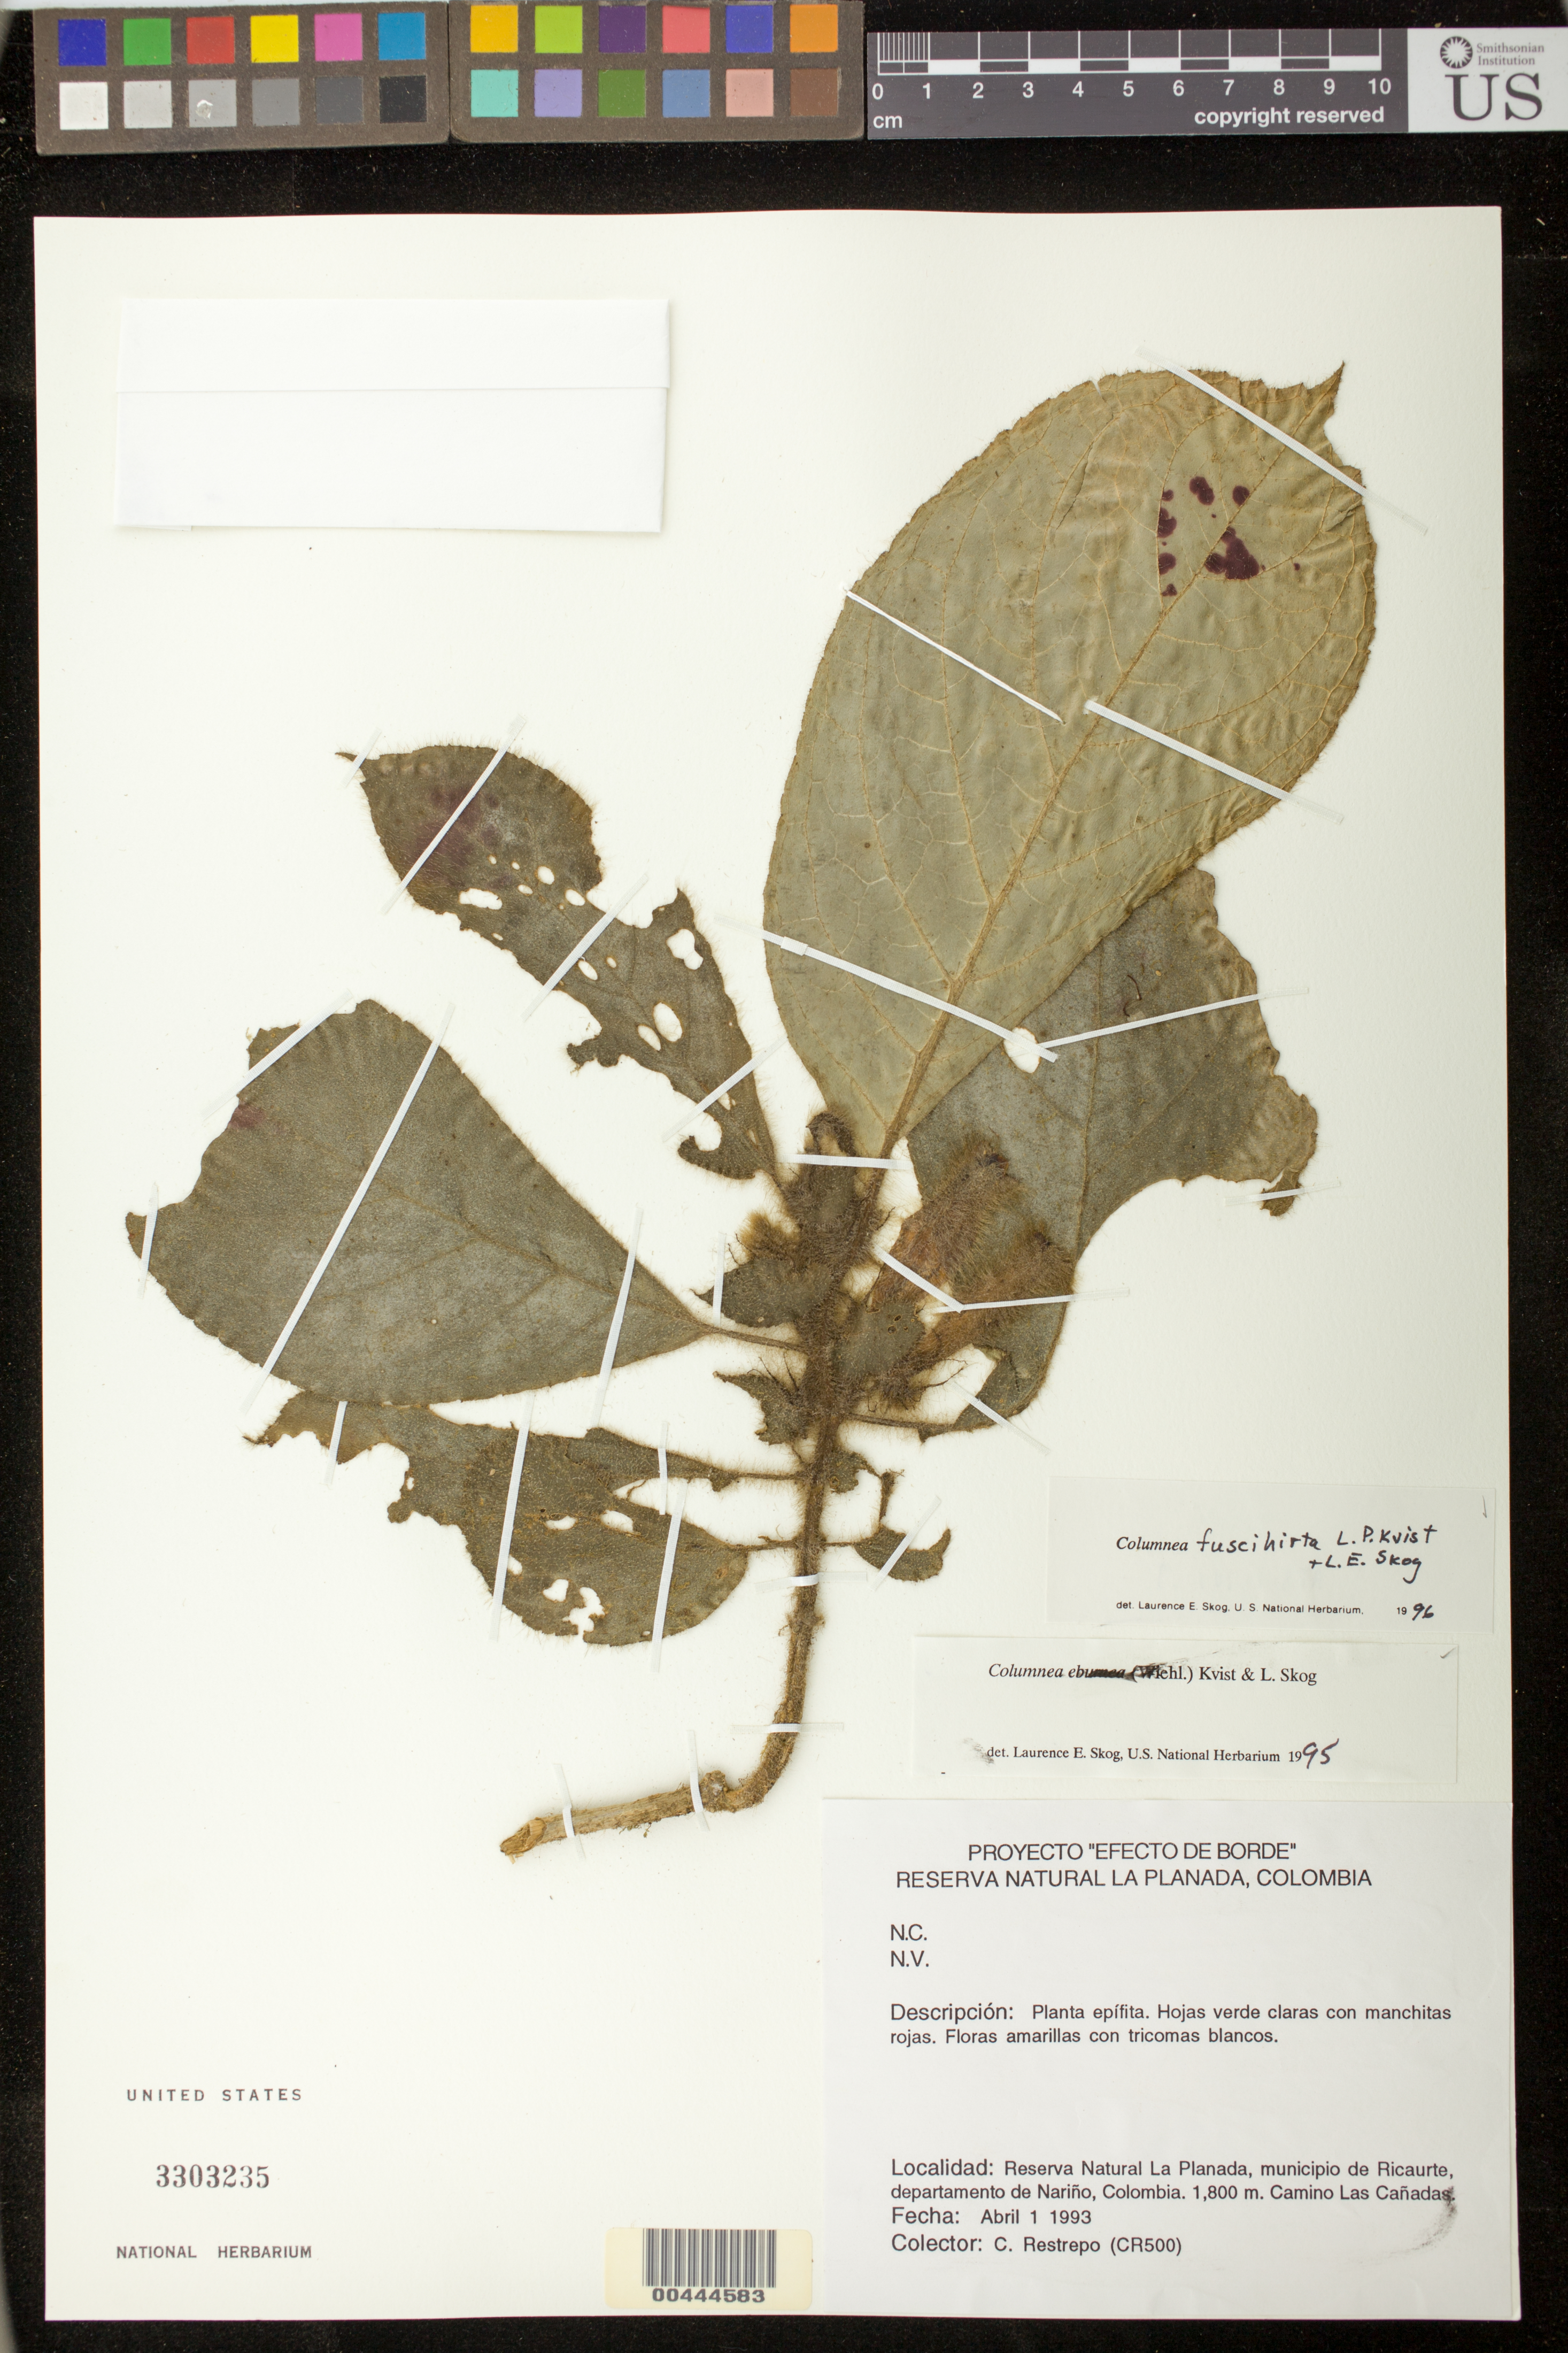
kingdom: Plantae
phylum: Tracheophyta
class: Magnoliopsida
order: Lamiales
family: Gesneriaceae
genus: Columnea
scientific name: Columnea fuscihirta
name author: L.P. Kvist & L.E. Skog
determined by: Skog, Laurence E.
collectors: C. Restrepo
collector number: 500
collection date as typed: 01 Apr 1992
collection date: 1992-04-01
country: Colombia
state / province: Nariño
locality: Reserva Natural La Planada, mpio. de Ricaurte, camino Las Cañadas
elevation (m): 1800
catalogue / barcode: US 3303235